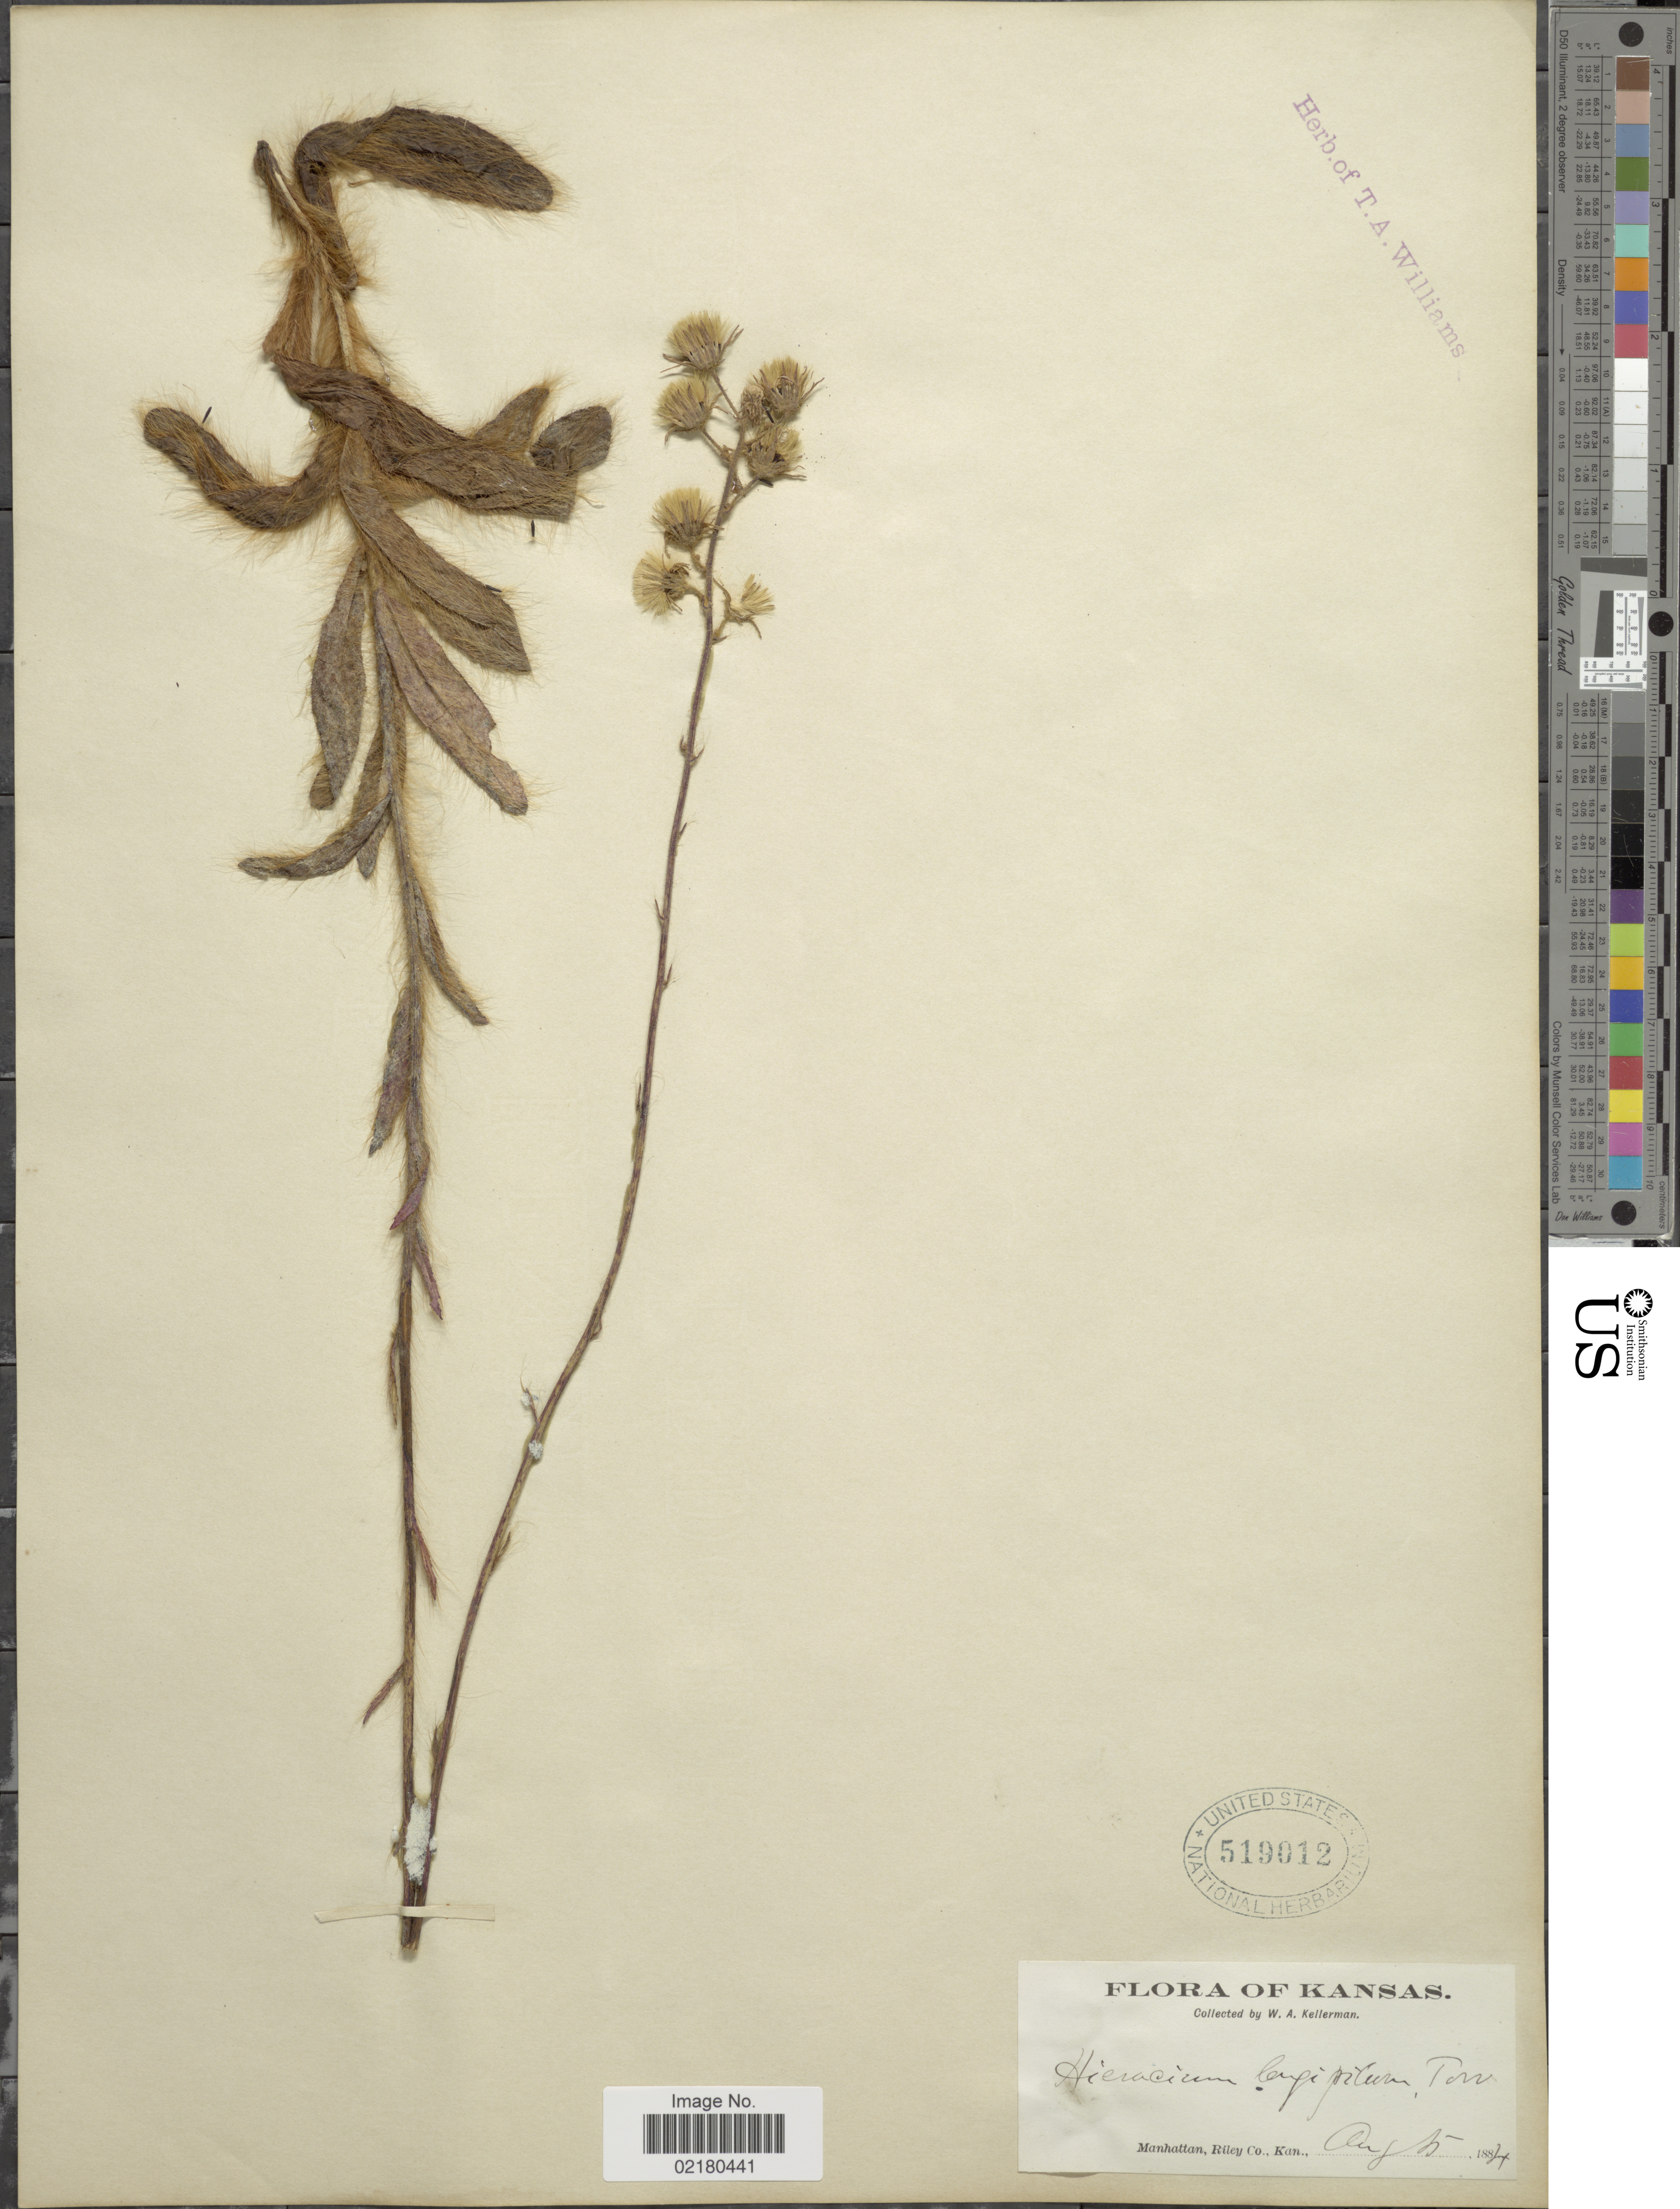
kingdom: Plantae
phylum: Tracheophyta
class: Magnoliopsida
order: Asterales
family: Asteraceae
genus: Hieracium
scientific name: Hieracium longipilum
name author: Torr. ex Hook.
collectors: W. Kellerman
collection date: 1884-08-05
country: United States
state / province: Kansas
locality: Manhattan, Riley Co.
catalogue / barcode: US 519012